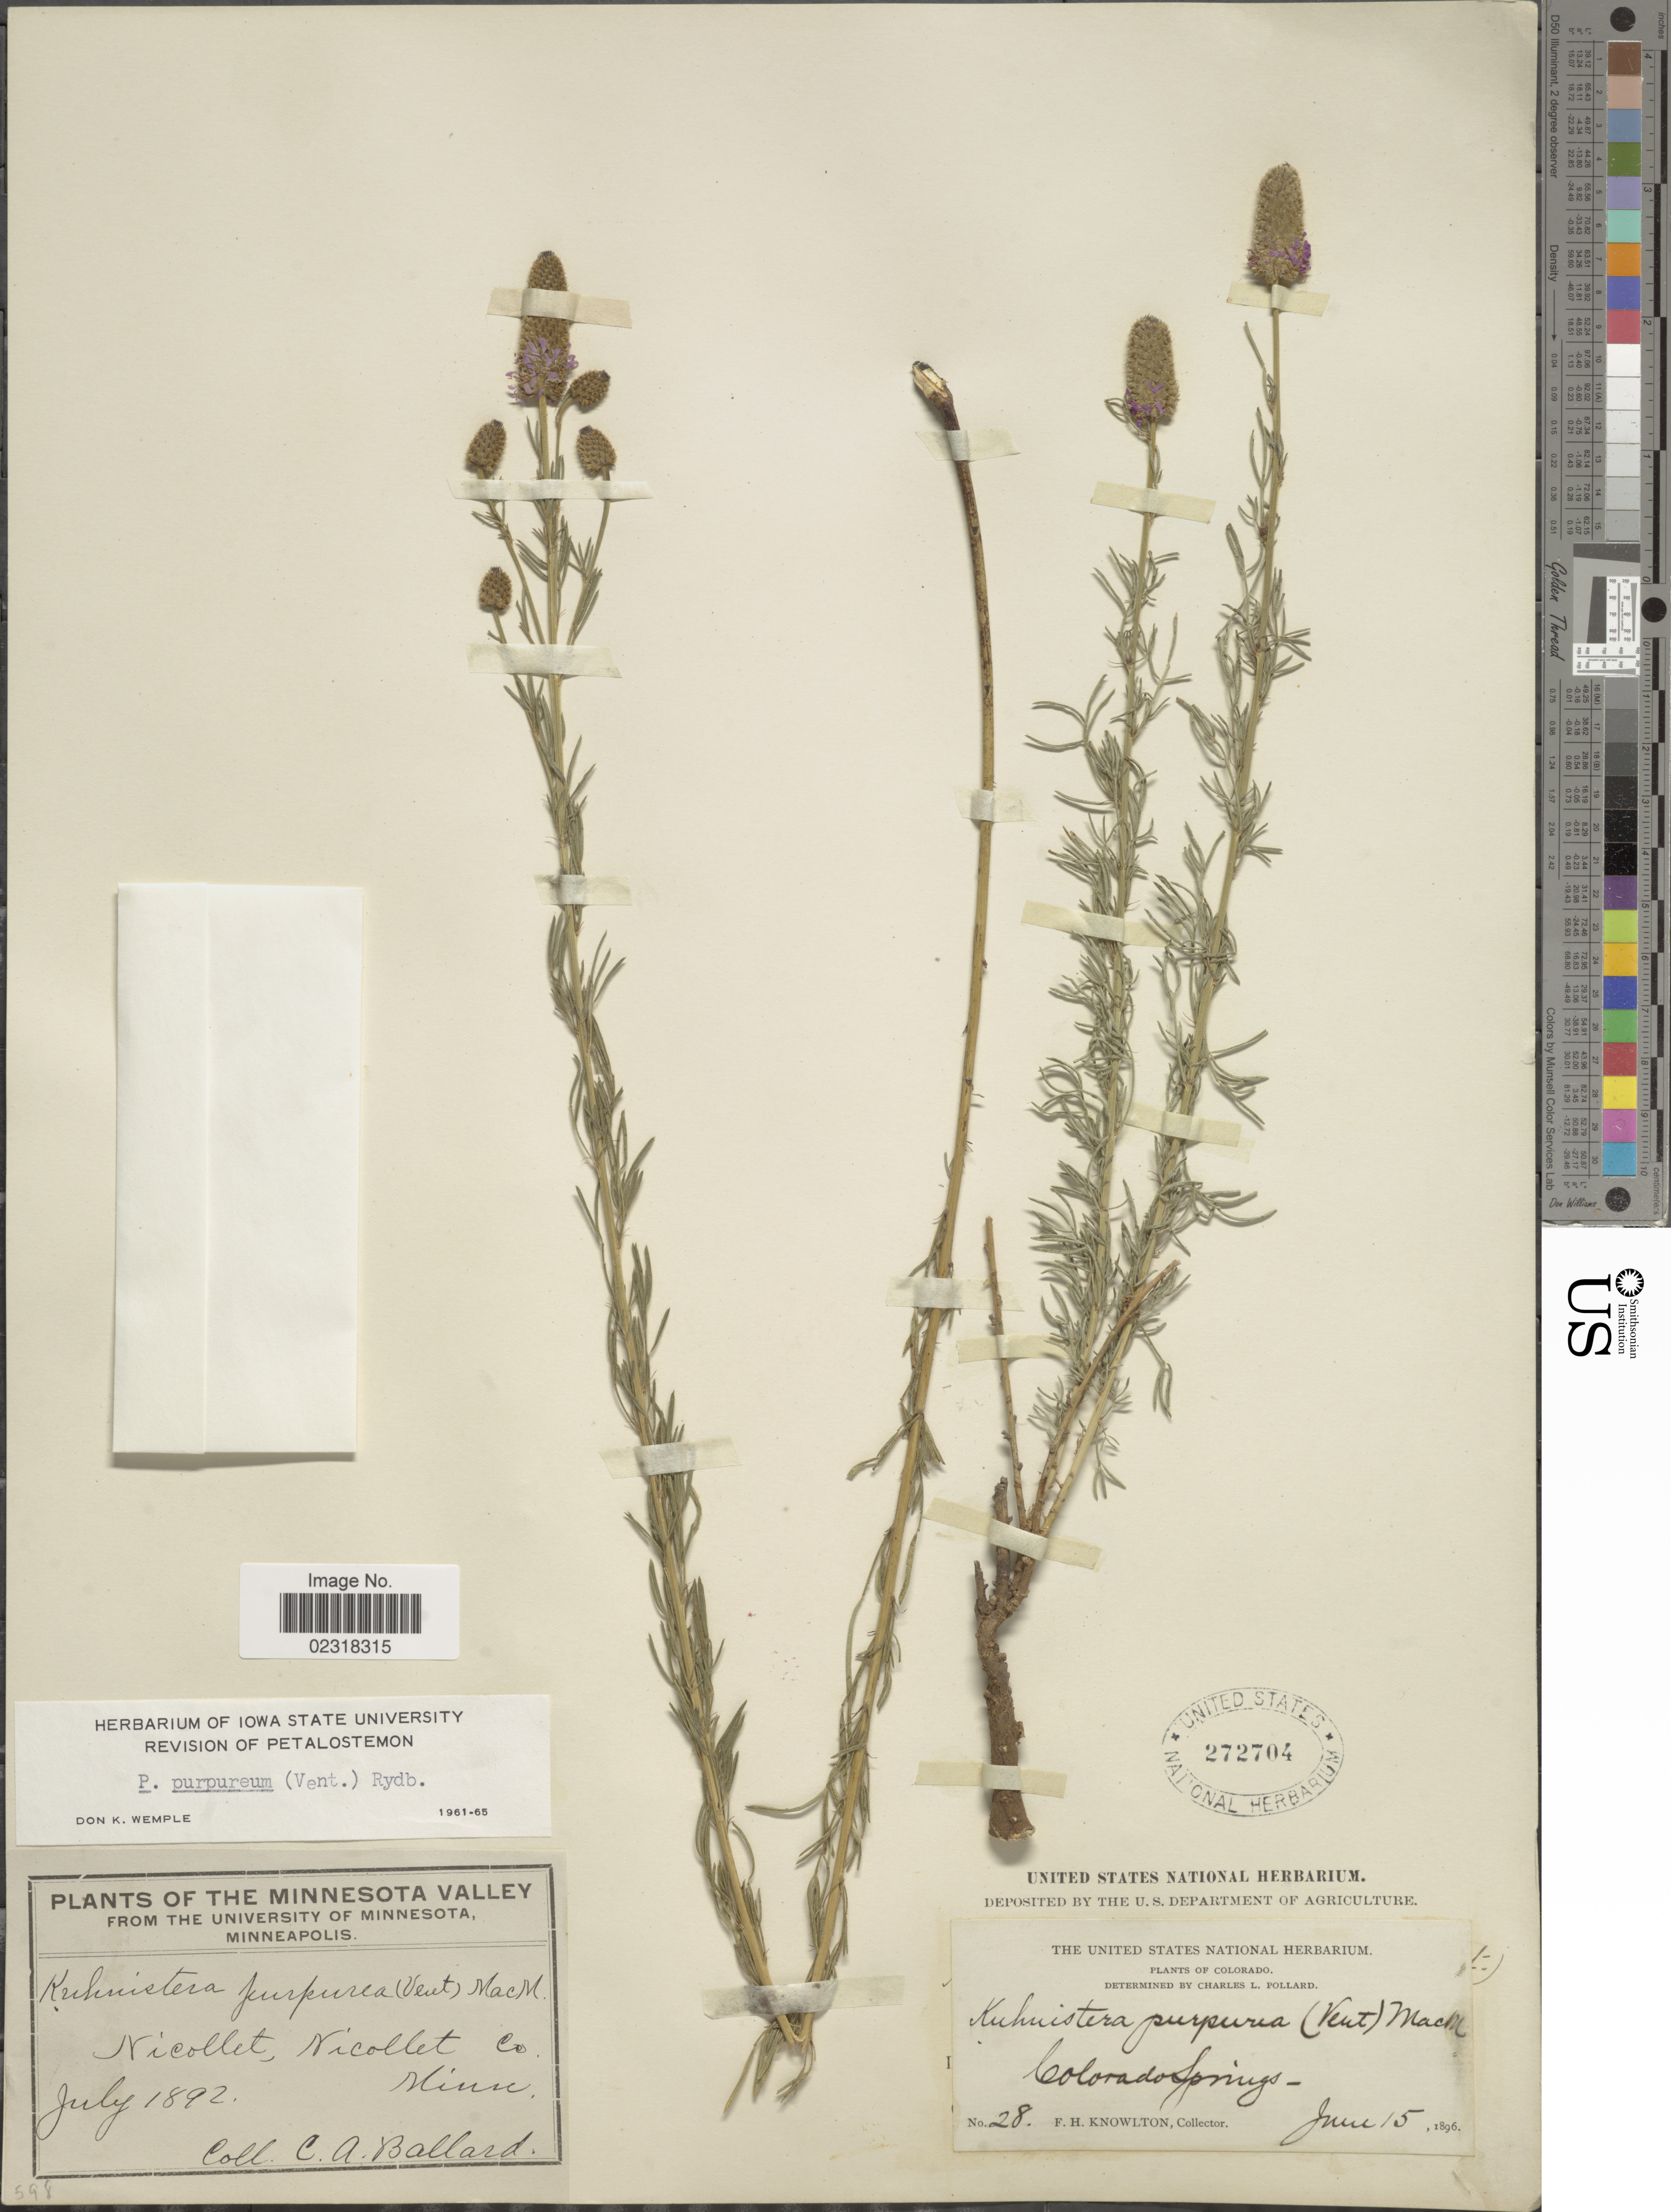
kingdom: Plantae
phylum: Tracheophyta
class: Magnoliopsida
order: Fabales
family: Fabaceae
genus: Dalea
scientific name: Dalea purpurea var. purpurea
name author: Vent.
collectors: F. H. Knowlton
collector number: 28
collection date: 1896-06-15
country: United States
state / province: Colorado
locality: Colorado Springs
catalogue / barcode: US 272704